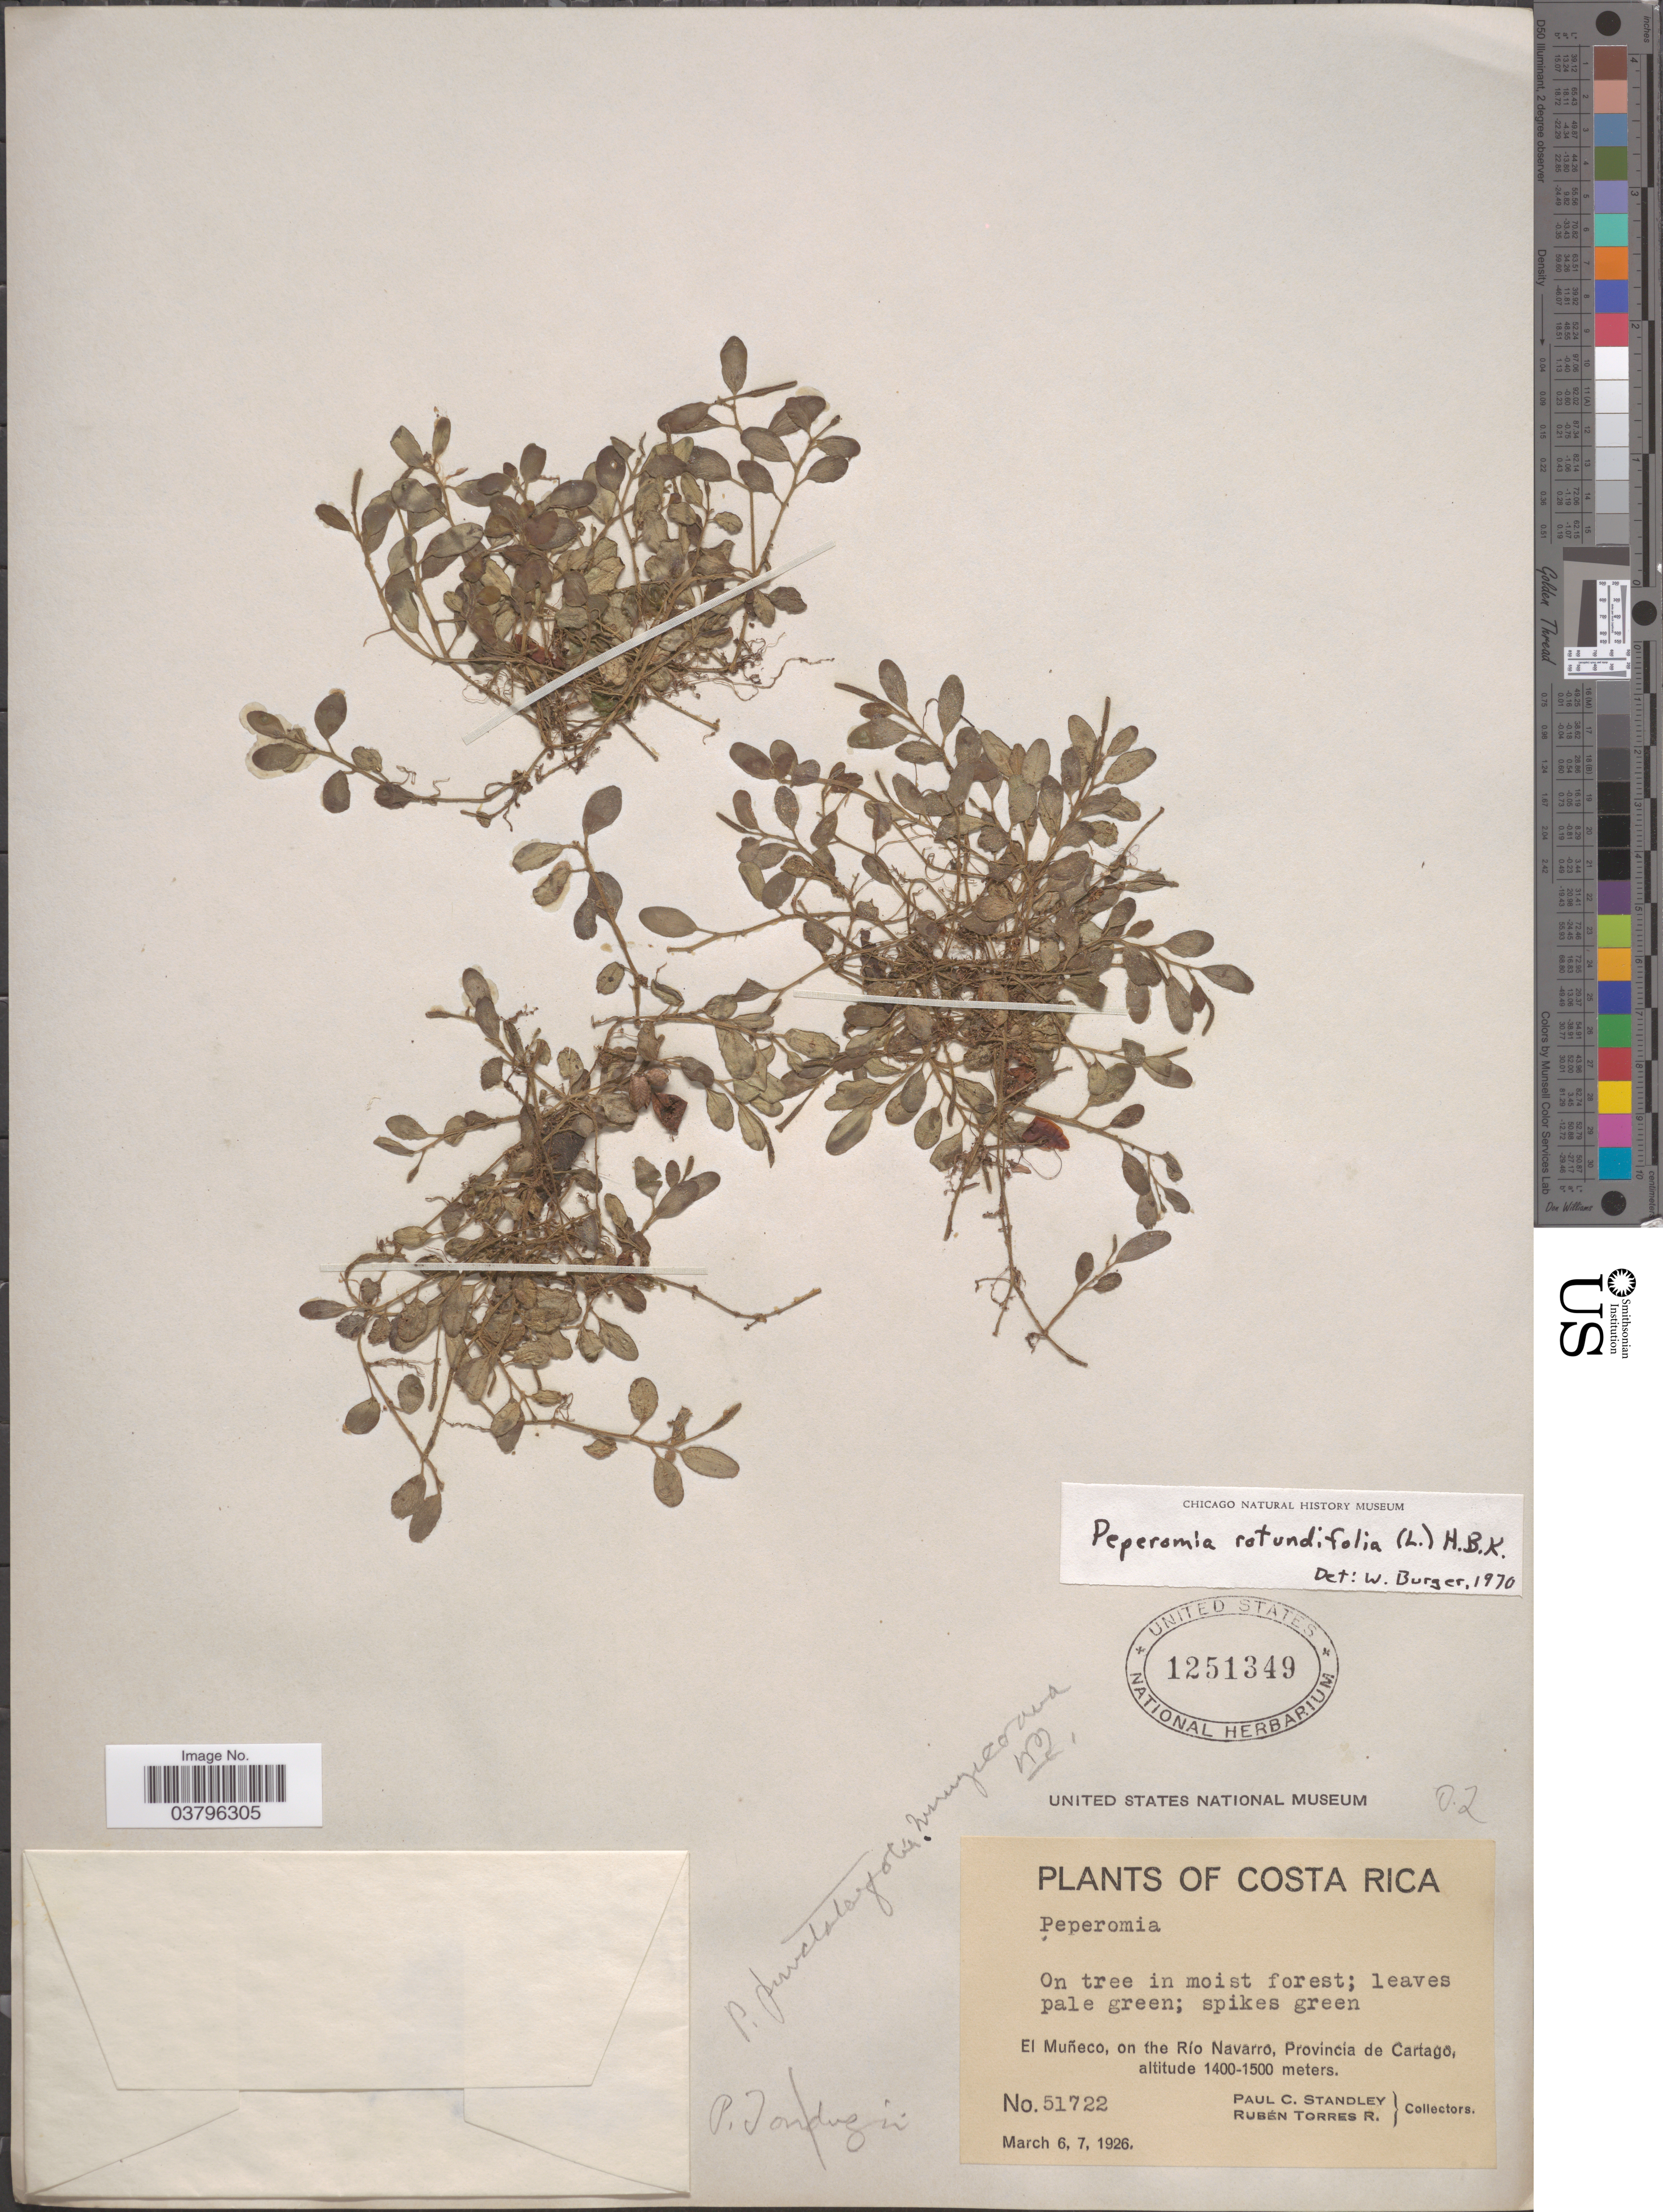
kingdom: Plantae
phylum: Tracheophyta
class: Magnoliopsida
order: Piperales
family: Piperaceae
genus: Peperomia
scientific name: Peperomia matlalucaensis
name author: C. DC.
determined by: Jiménez, José Estaban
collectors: P. C. Standley & R. Torres Rojas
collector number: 51722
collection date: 1926-03-06/1926-03-07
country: Costa Rica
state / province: Cartago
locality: El Muñeco, on the Río Navarro.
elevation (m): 1400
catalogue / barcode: US 1251349